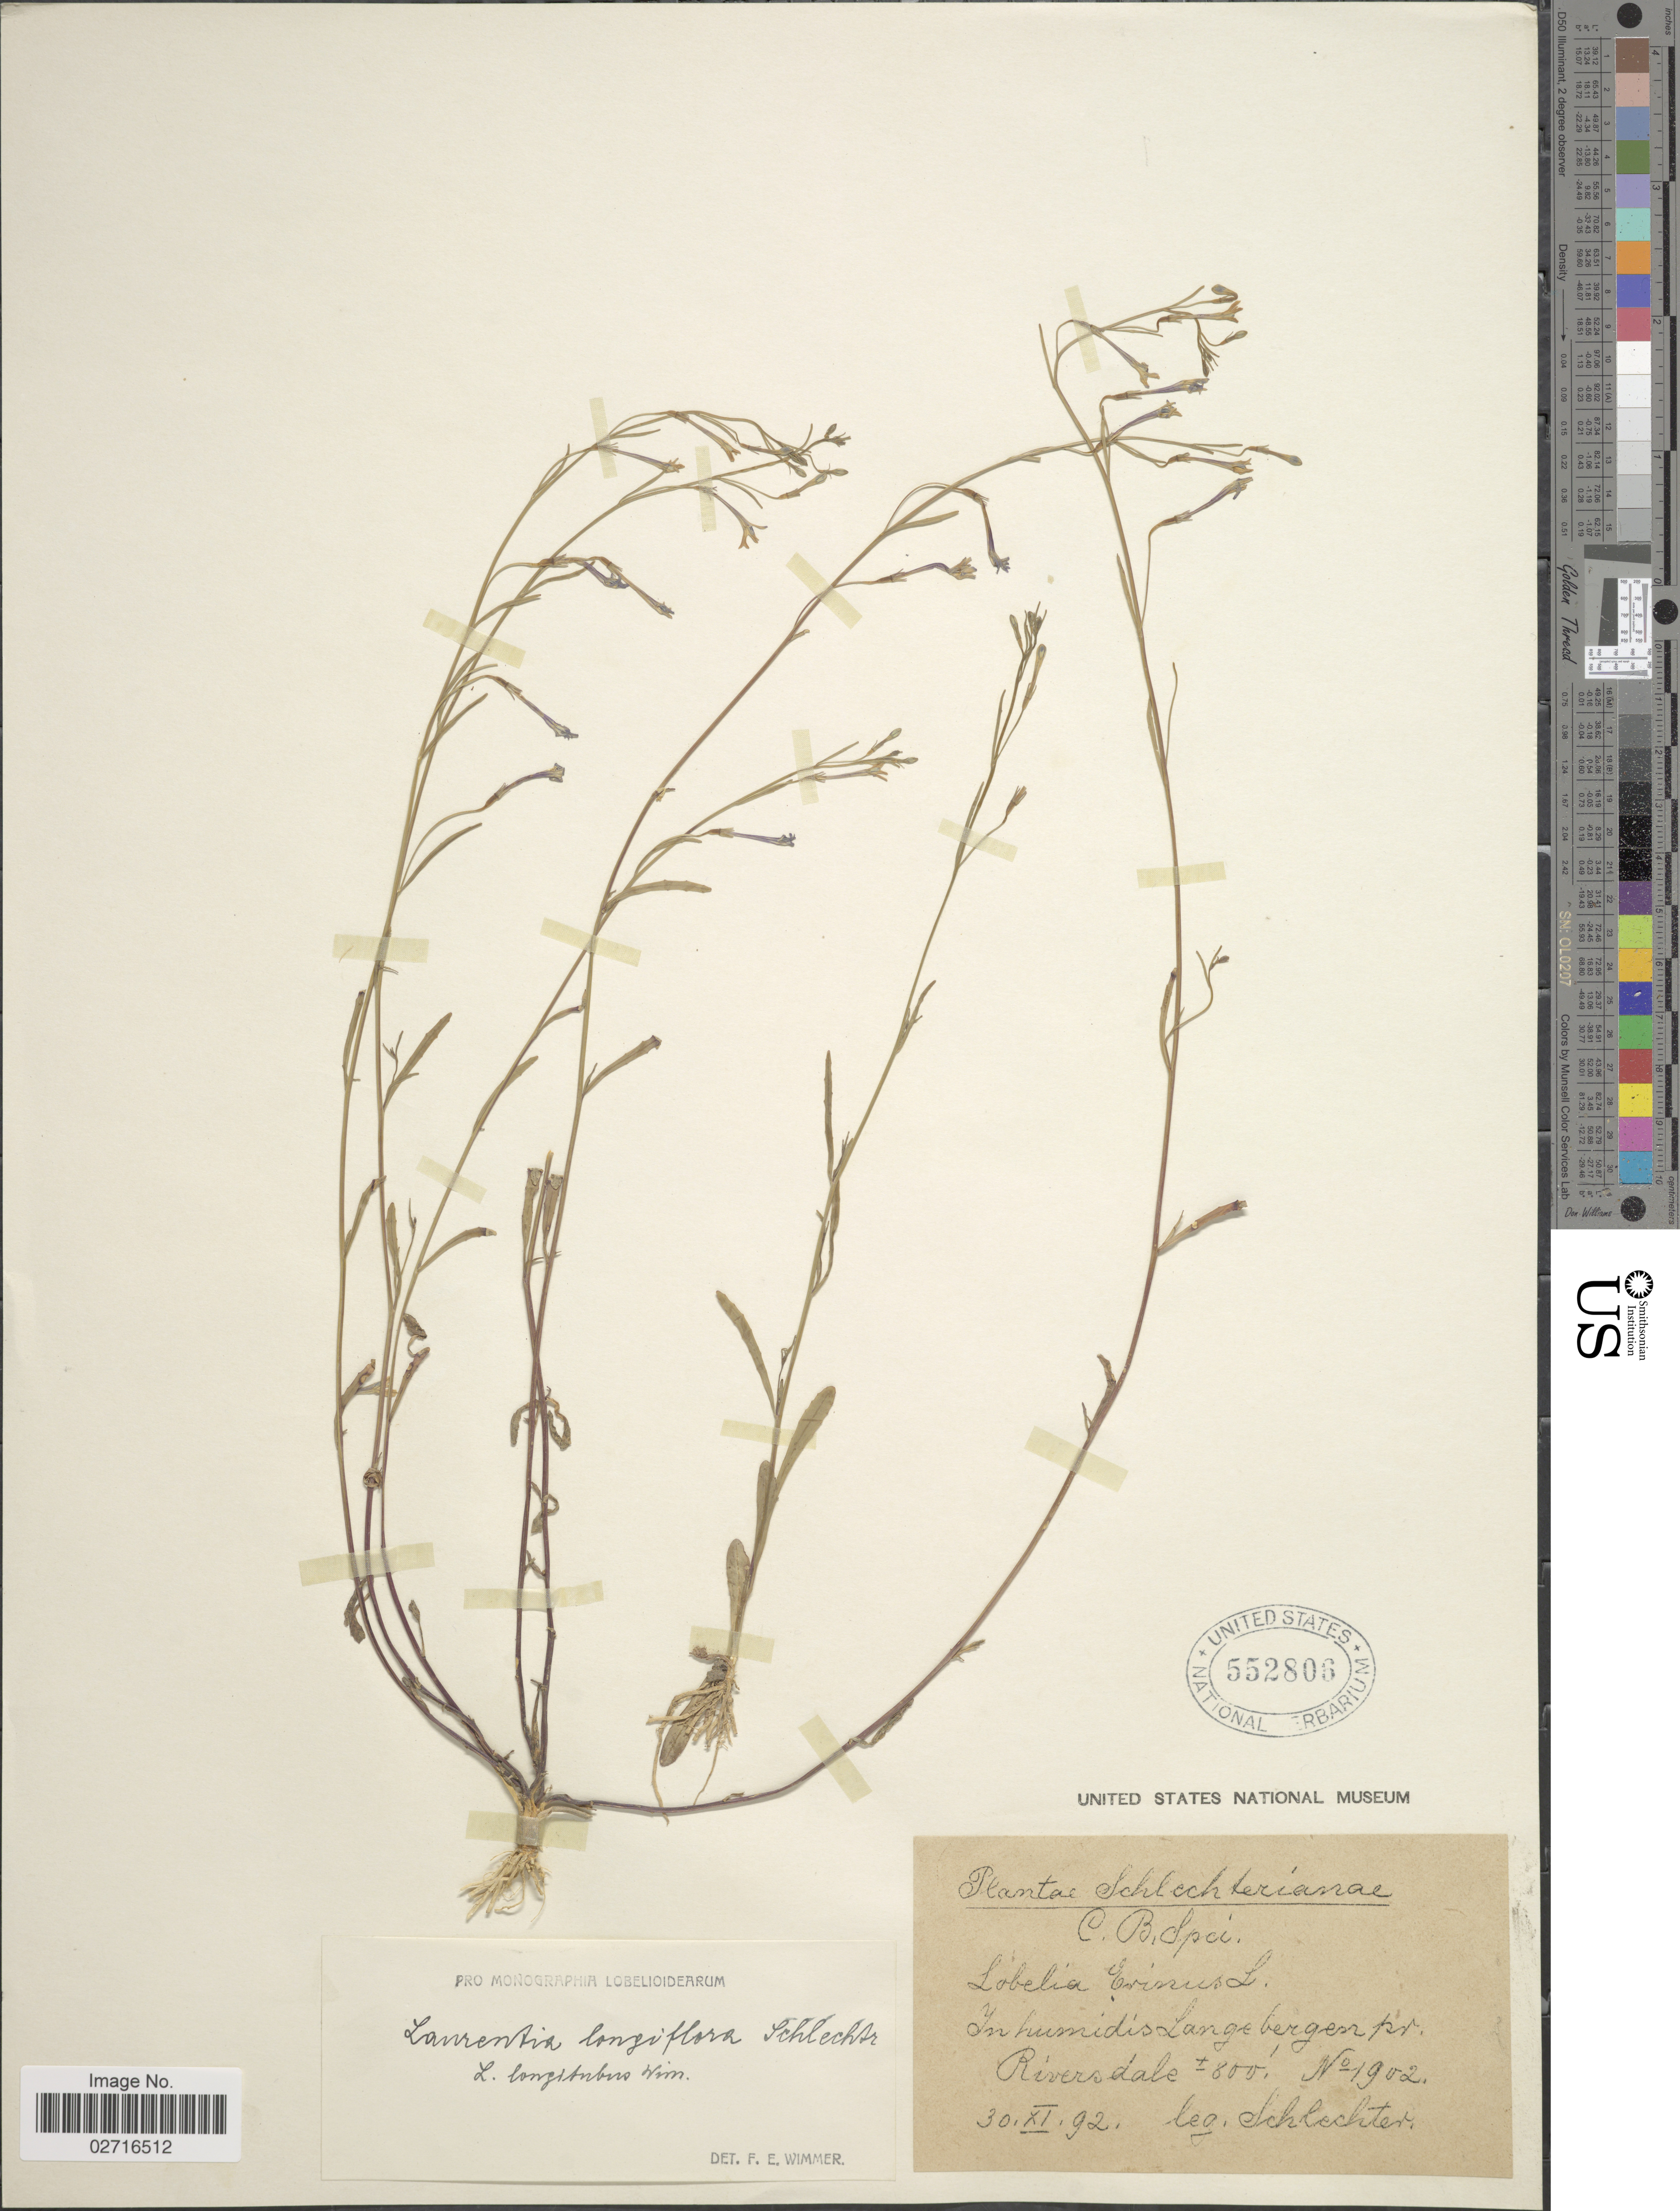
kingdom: Plantae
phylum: Tracheophyta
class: Magnoliopsida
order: Asterales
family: Campanulaceae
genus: Laurentia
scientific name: Laurentia longiflora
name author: Peterm.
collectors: Schlechter, --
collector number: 1902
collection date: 1892-11-30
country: South Africa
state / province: Western Cape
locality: C. B. Spei. In humidis Langebergen pr. Riversdale.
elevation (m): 244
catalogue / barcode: US 552806